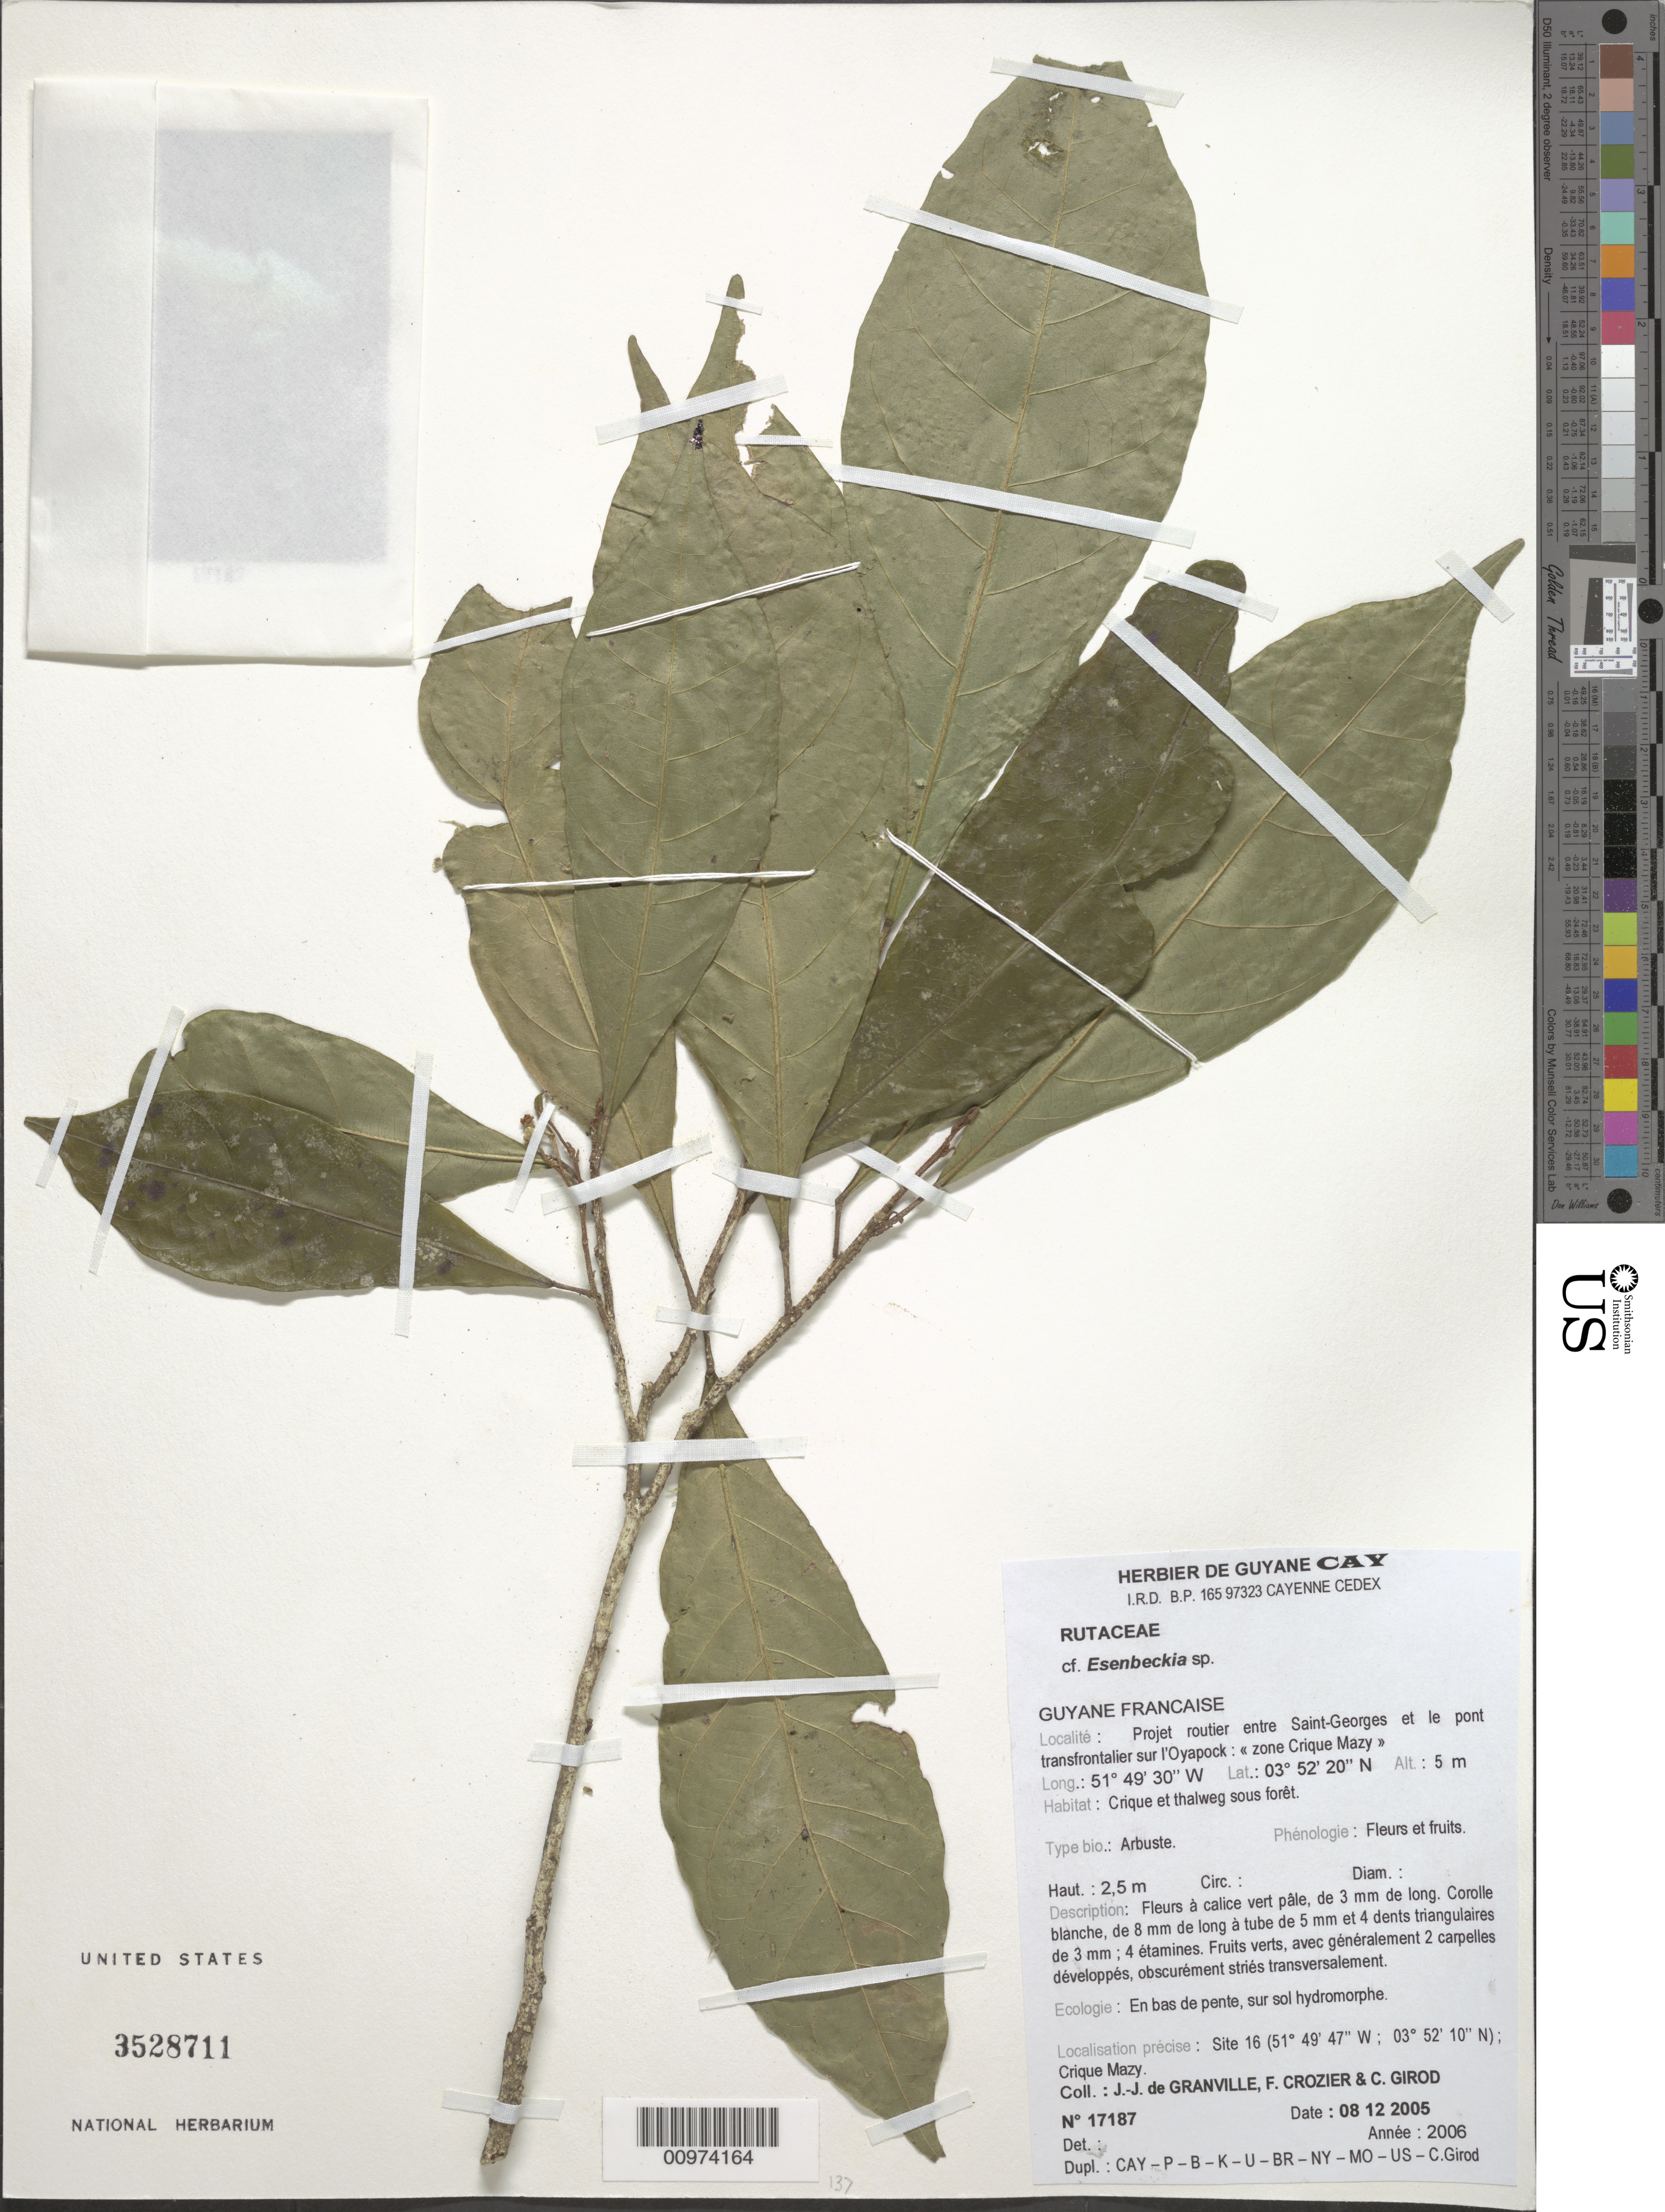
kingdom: Plantae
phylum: Tracheophyta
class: Magnoliopsida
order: Sapindales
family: Rutaceae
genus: Esenbeckia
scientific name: Esenbeckia sp.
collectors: J.-J. de Granville, F. Crozier & C. Girod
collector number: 17187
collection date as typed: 8-Dec-05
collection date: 2005-12-08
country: French Guiana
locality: Project routier entre Saint-Georges et le pont transfrontalier sur l'Oyapock, "zone Crique Mazy", site 16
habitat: Crique et thalweg sous foret. En base de pente, sur sol hydromorphe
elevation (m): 5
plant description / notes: US,CAY,P,B,K,U,BR,NY,MO According to Londoño-Echeverri, Y. (Mar. 2025) the specimen is Genus nov. ? Rutaceae Family.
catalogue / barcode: US 3528711